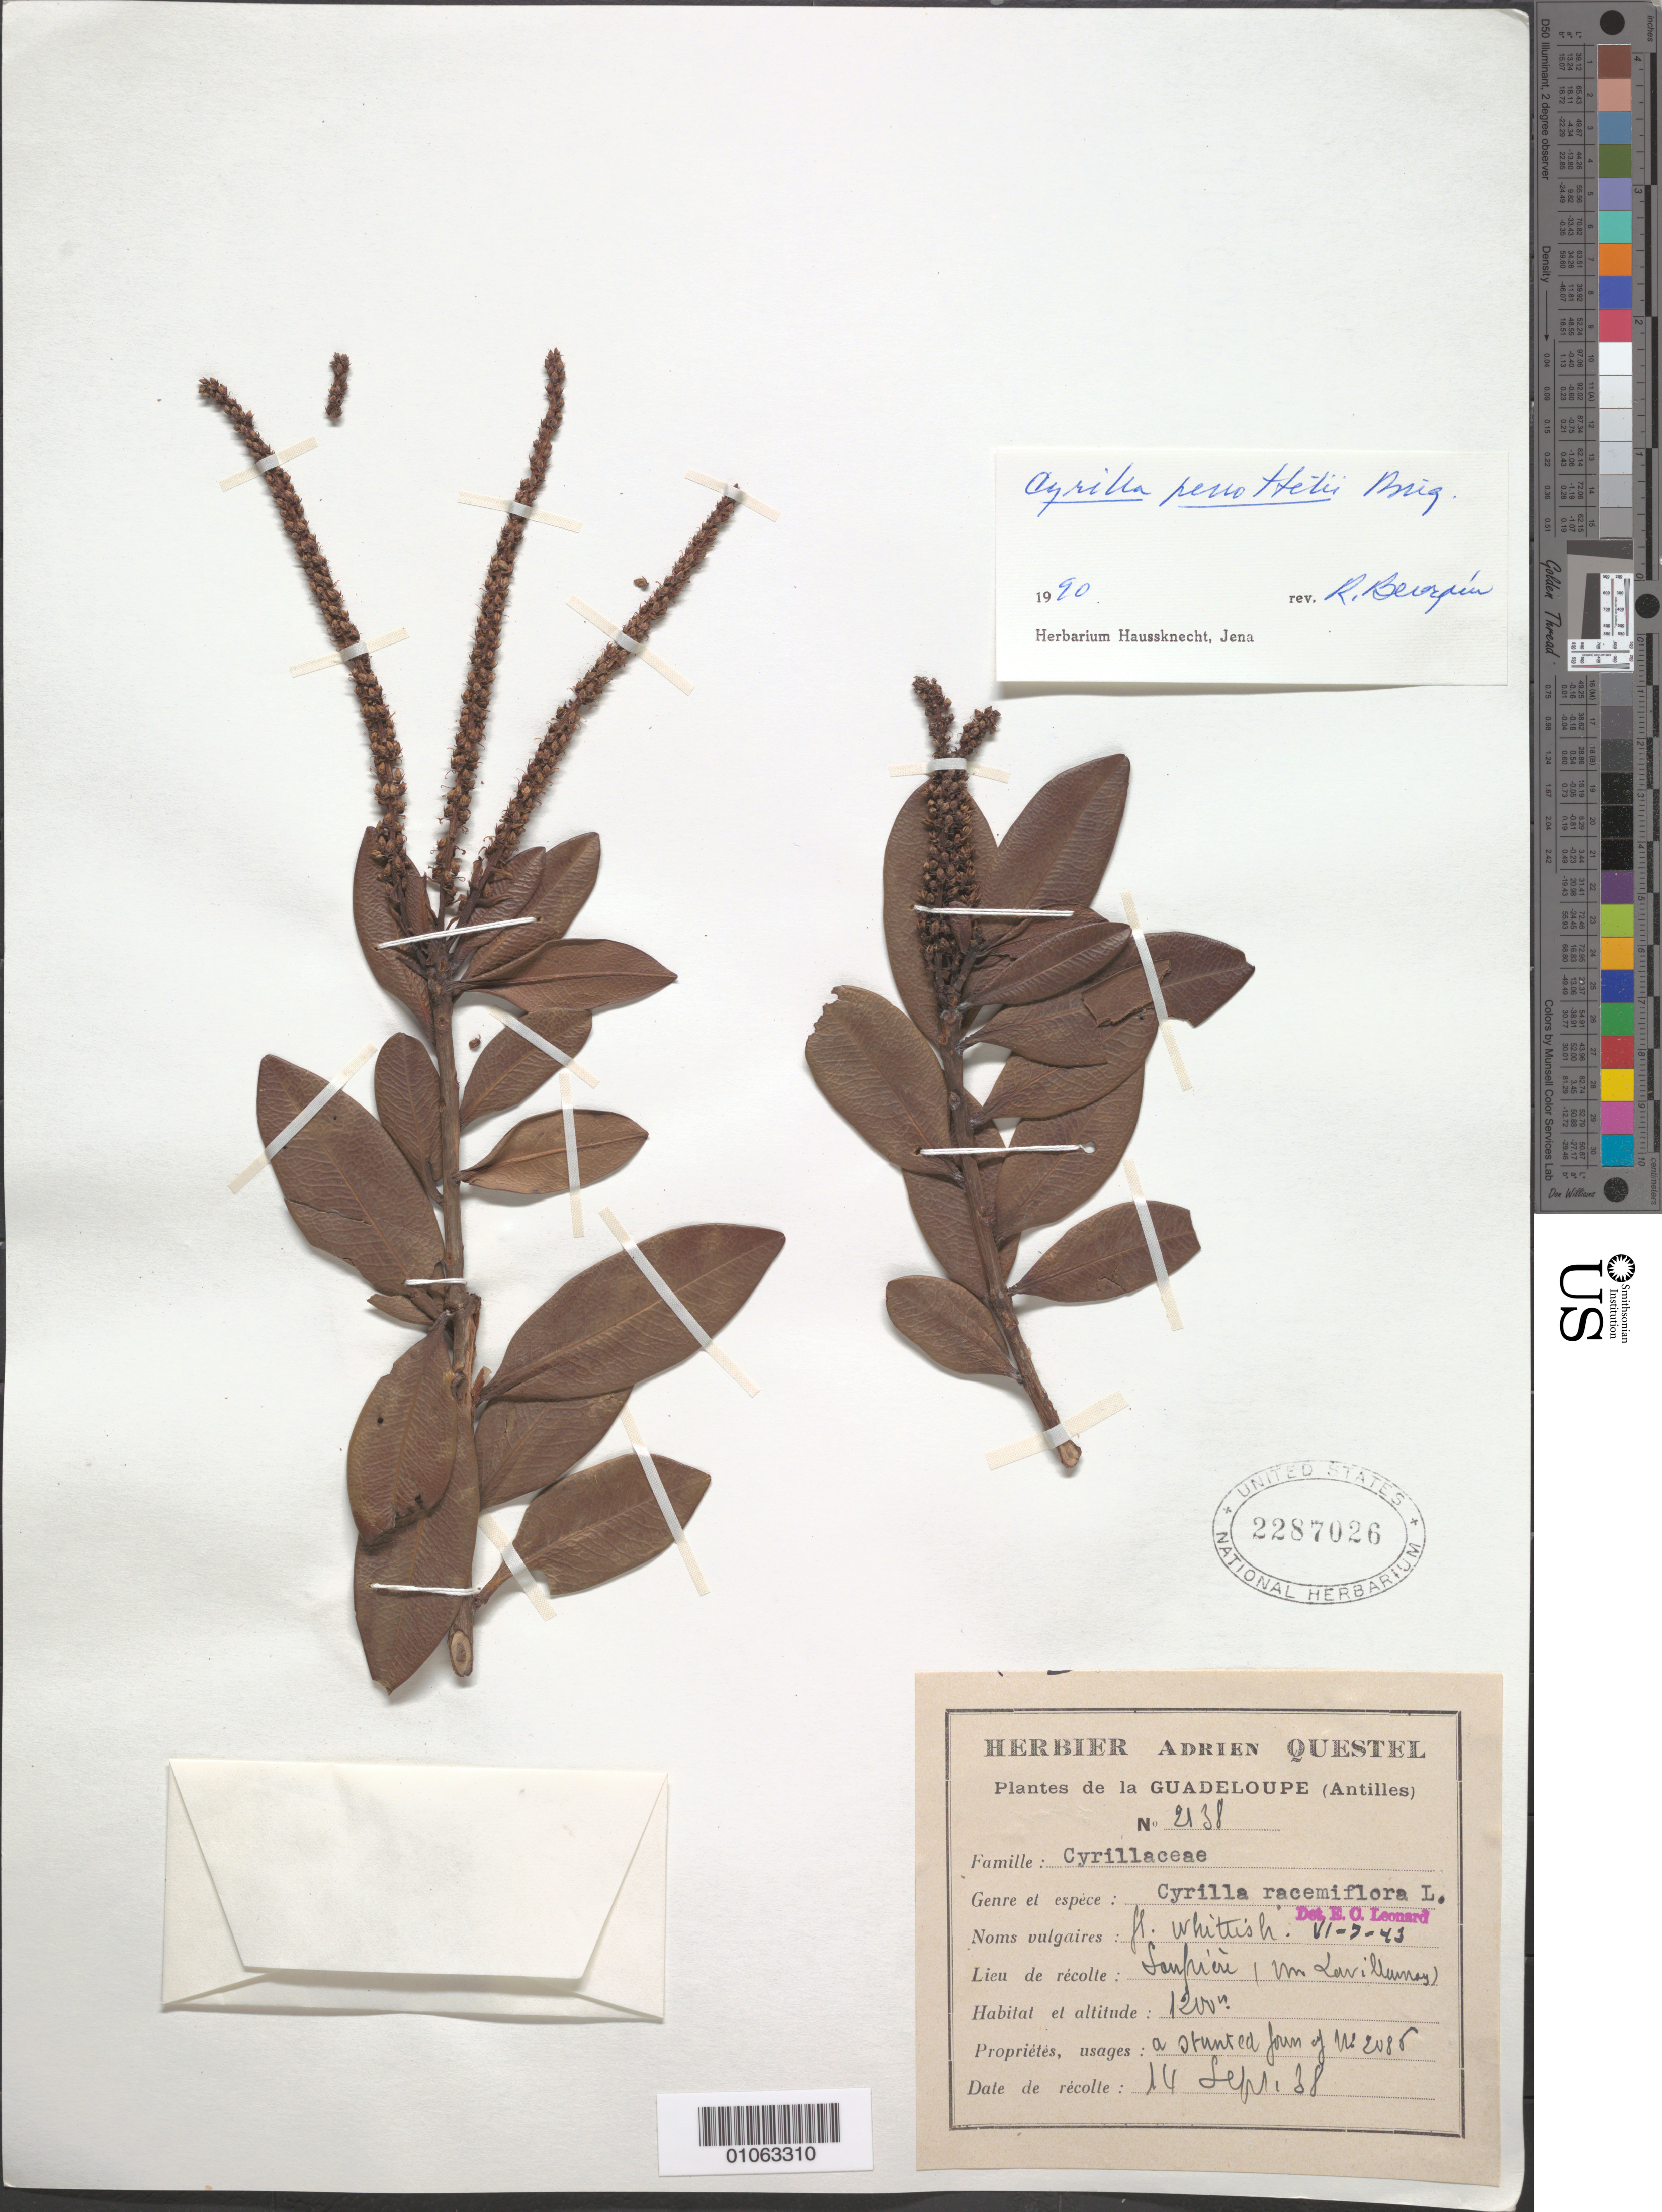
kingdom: Plantae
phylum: Tracheophyta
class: Magnoliopsida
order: Ericales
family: Cyrillaceae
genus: Cyrilla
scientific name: Cyrilla perrottetii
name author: Briq.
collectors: A. Questel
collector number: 2138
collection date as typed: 14 Sep 1938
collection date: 1938-09-14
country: Guadeloupe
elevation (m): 1200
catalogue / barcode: US 2287026